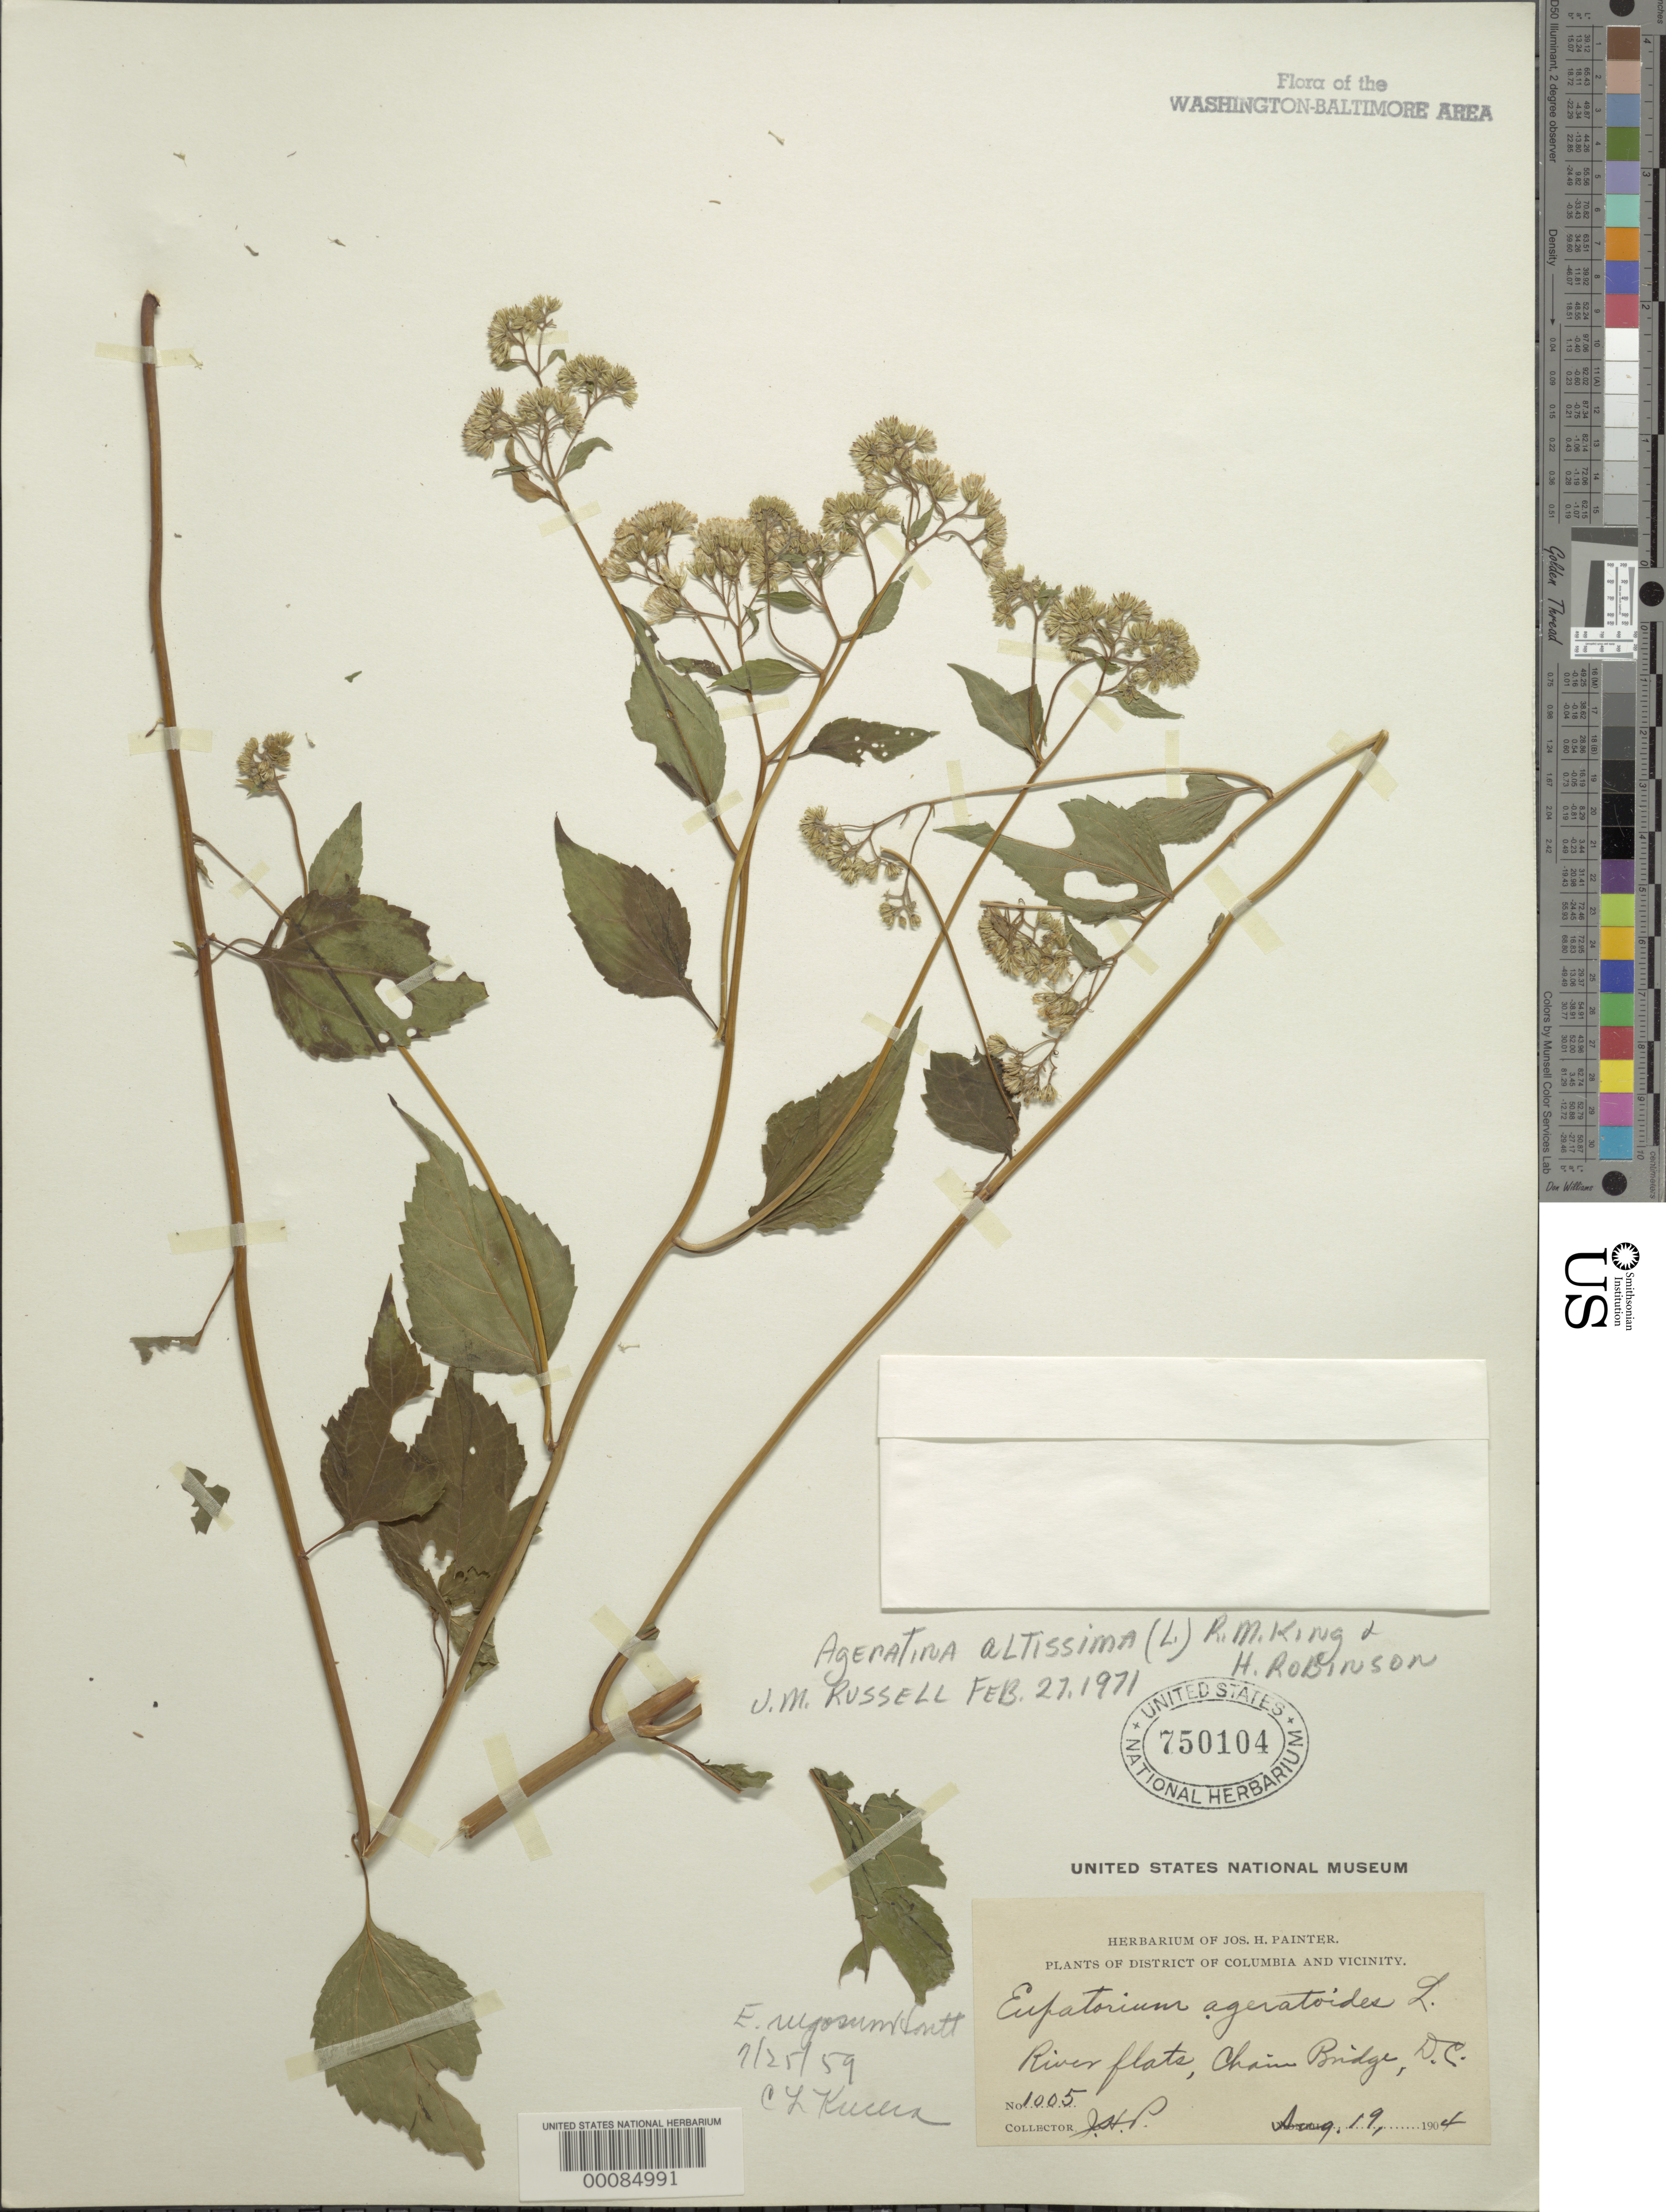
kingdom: Plantae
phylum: Tracheophyta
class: Magnoliopsida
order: Asterales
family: Asteraceae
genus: Ageratina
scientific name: Ageratina altissima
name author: (L.) R.M. King & H. Rob.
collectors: J. H. Painter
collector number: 1005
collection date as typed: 19 Aug 1904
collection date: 1904-08-19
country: United States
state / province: District of Columbia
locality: Chain Bridge C. & O. Canal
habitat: River flats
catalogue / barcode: US 750104